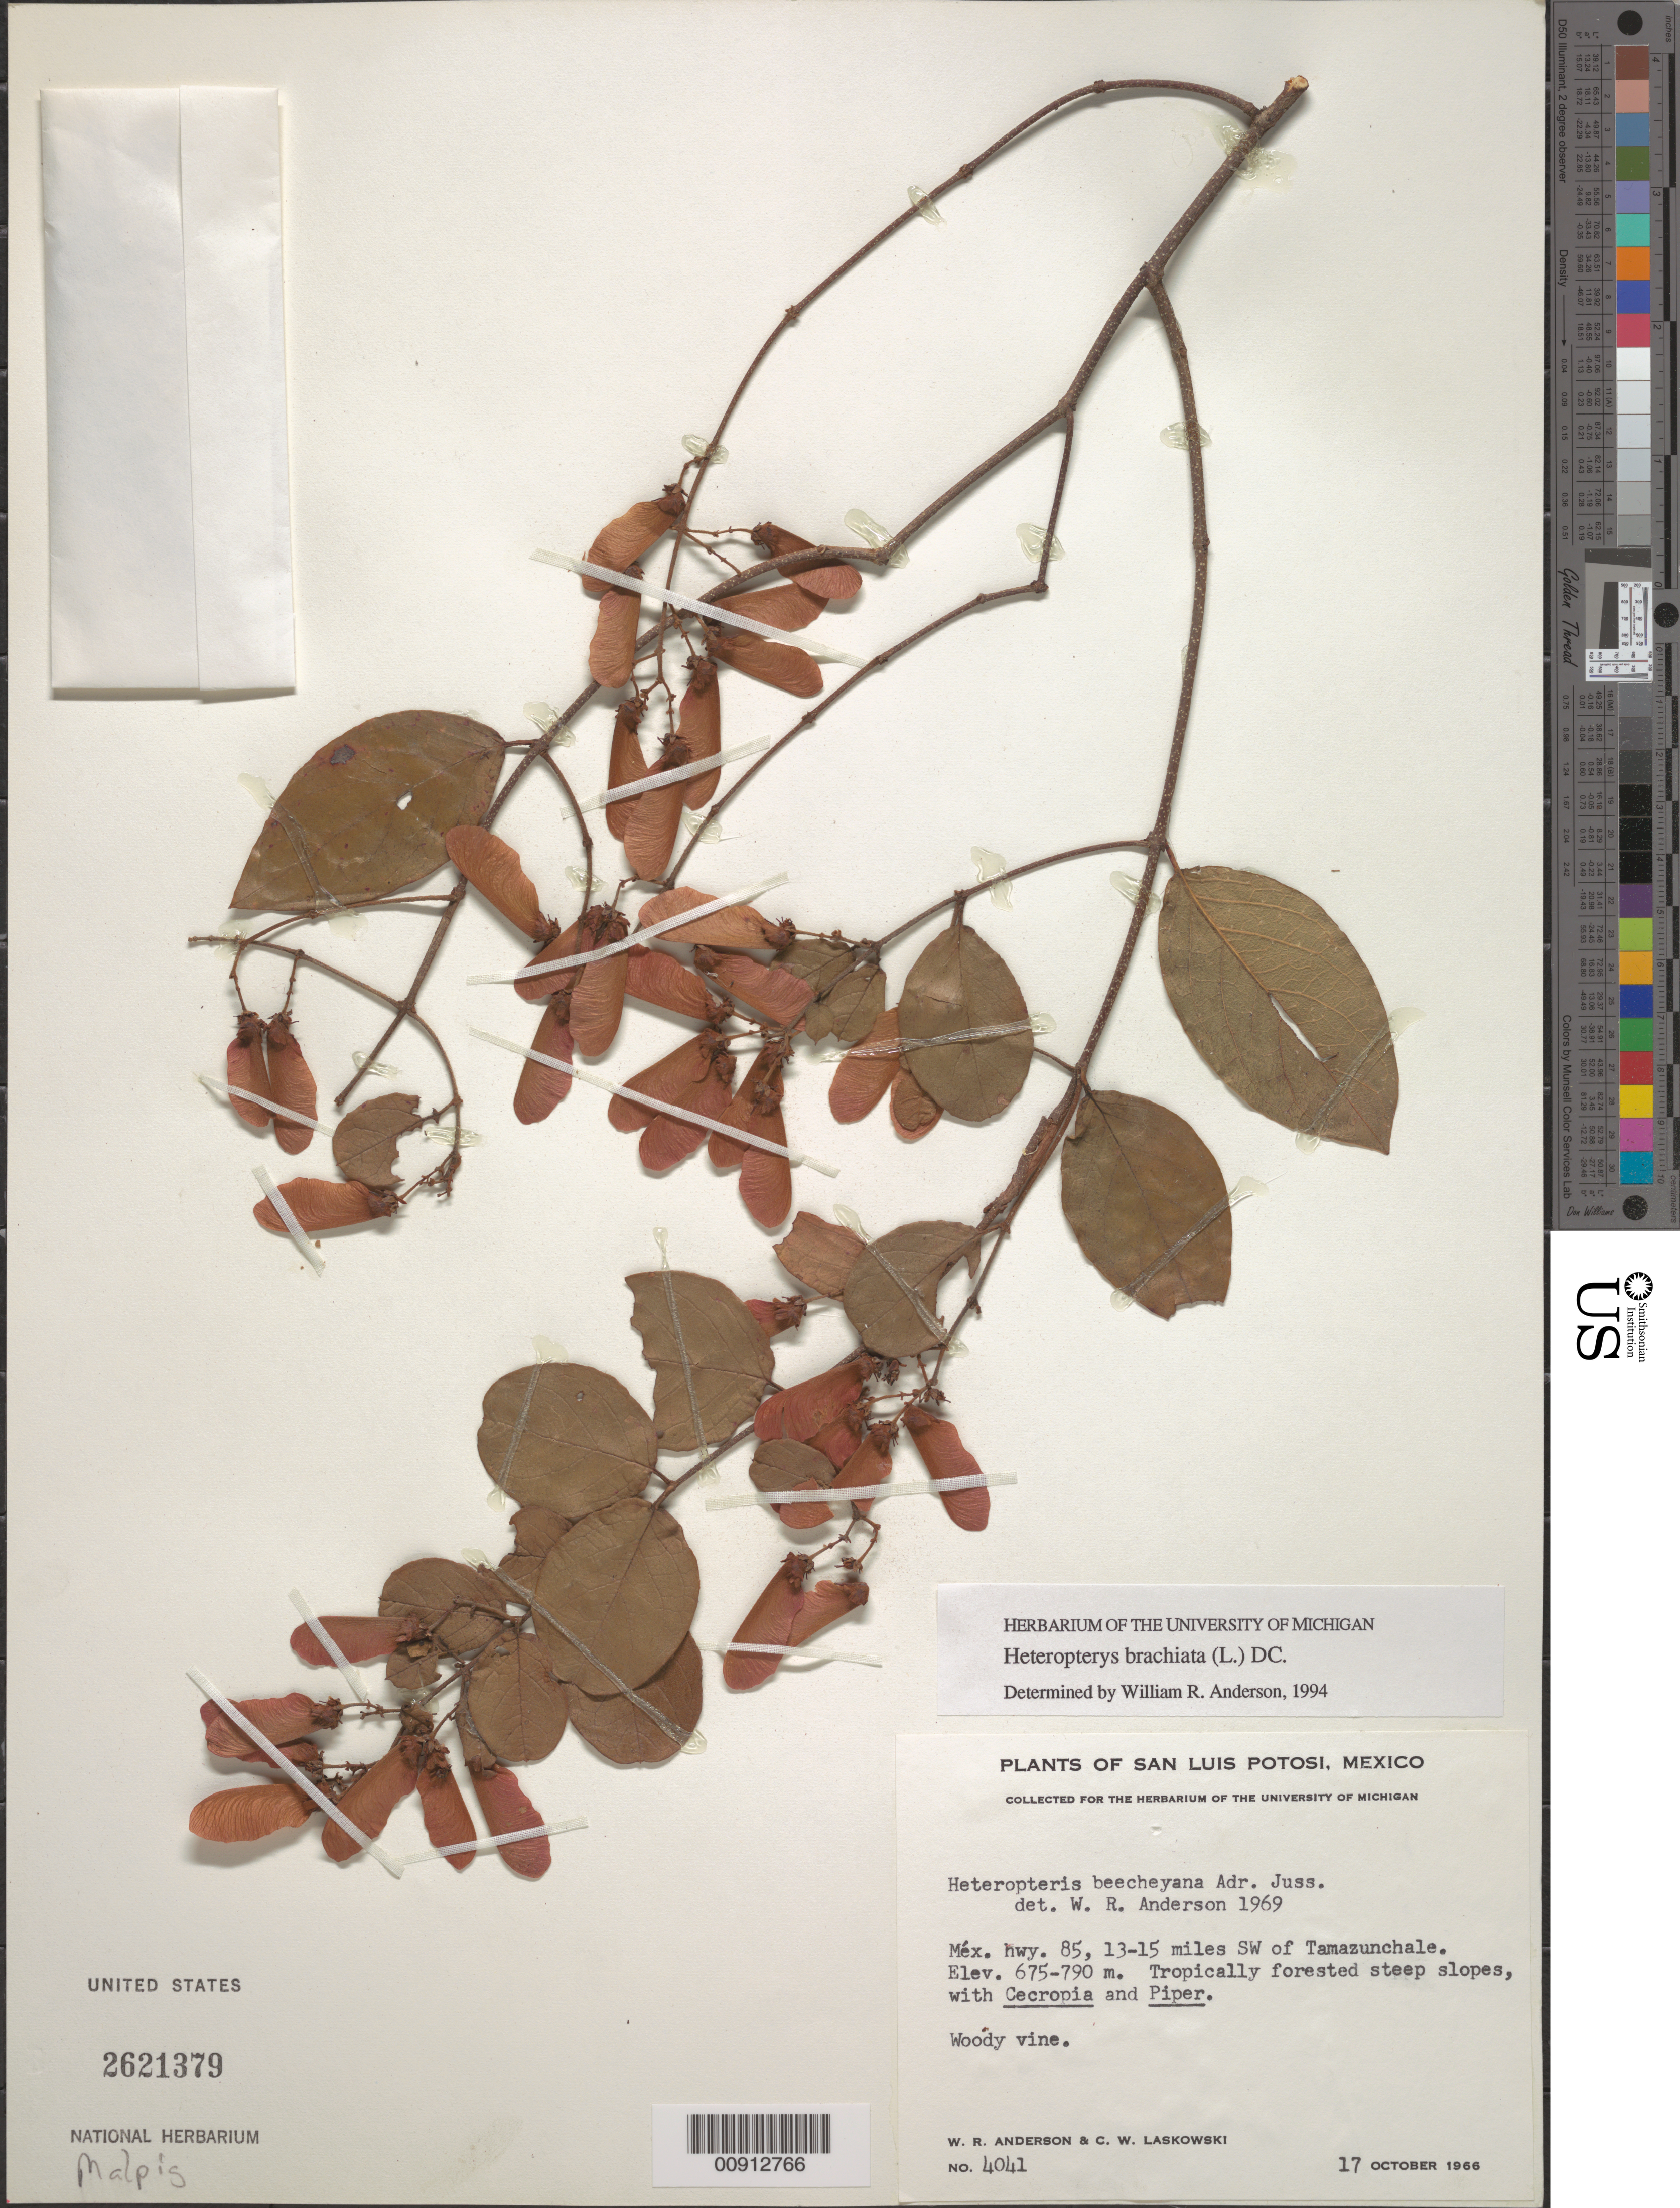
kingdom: Plantae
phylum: Tracheophyta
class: Magnoliopsida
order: Malpighiales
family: Malpighiaceae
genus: Heteropterys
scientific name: Heteropterys brachiata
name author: (L.) DC.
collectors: W. R. Anderson & C. Laskowski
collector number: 4041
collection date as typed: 17 Oct 1966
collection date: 1966-10-17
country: Mexico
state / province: San Luis Potosí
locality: Méx. Hwy. 85, 13-15 miles SW of Tamazunchale.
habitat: Tropically forested steep slopes with Cecropia and Piper.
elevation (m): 790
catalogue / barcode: US 2621379